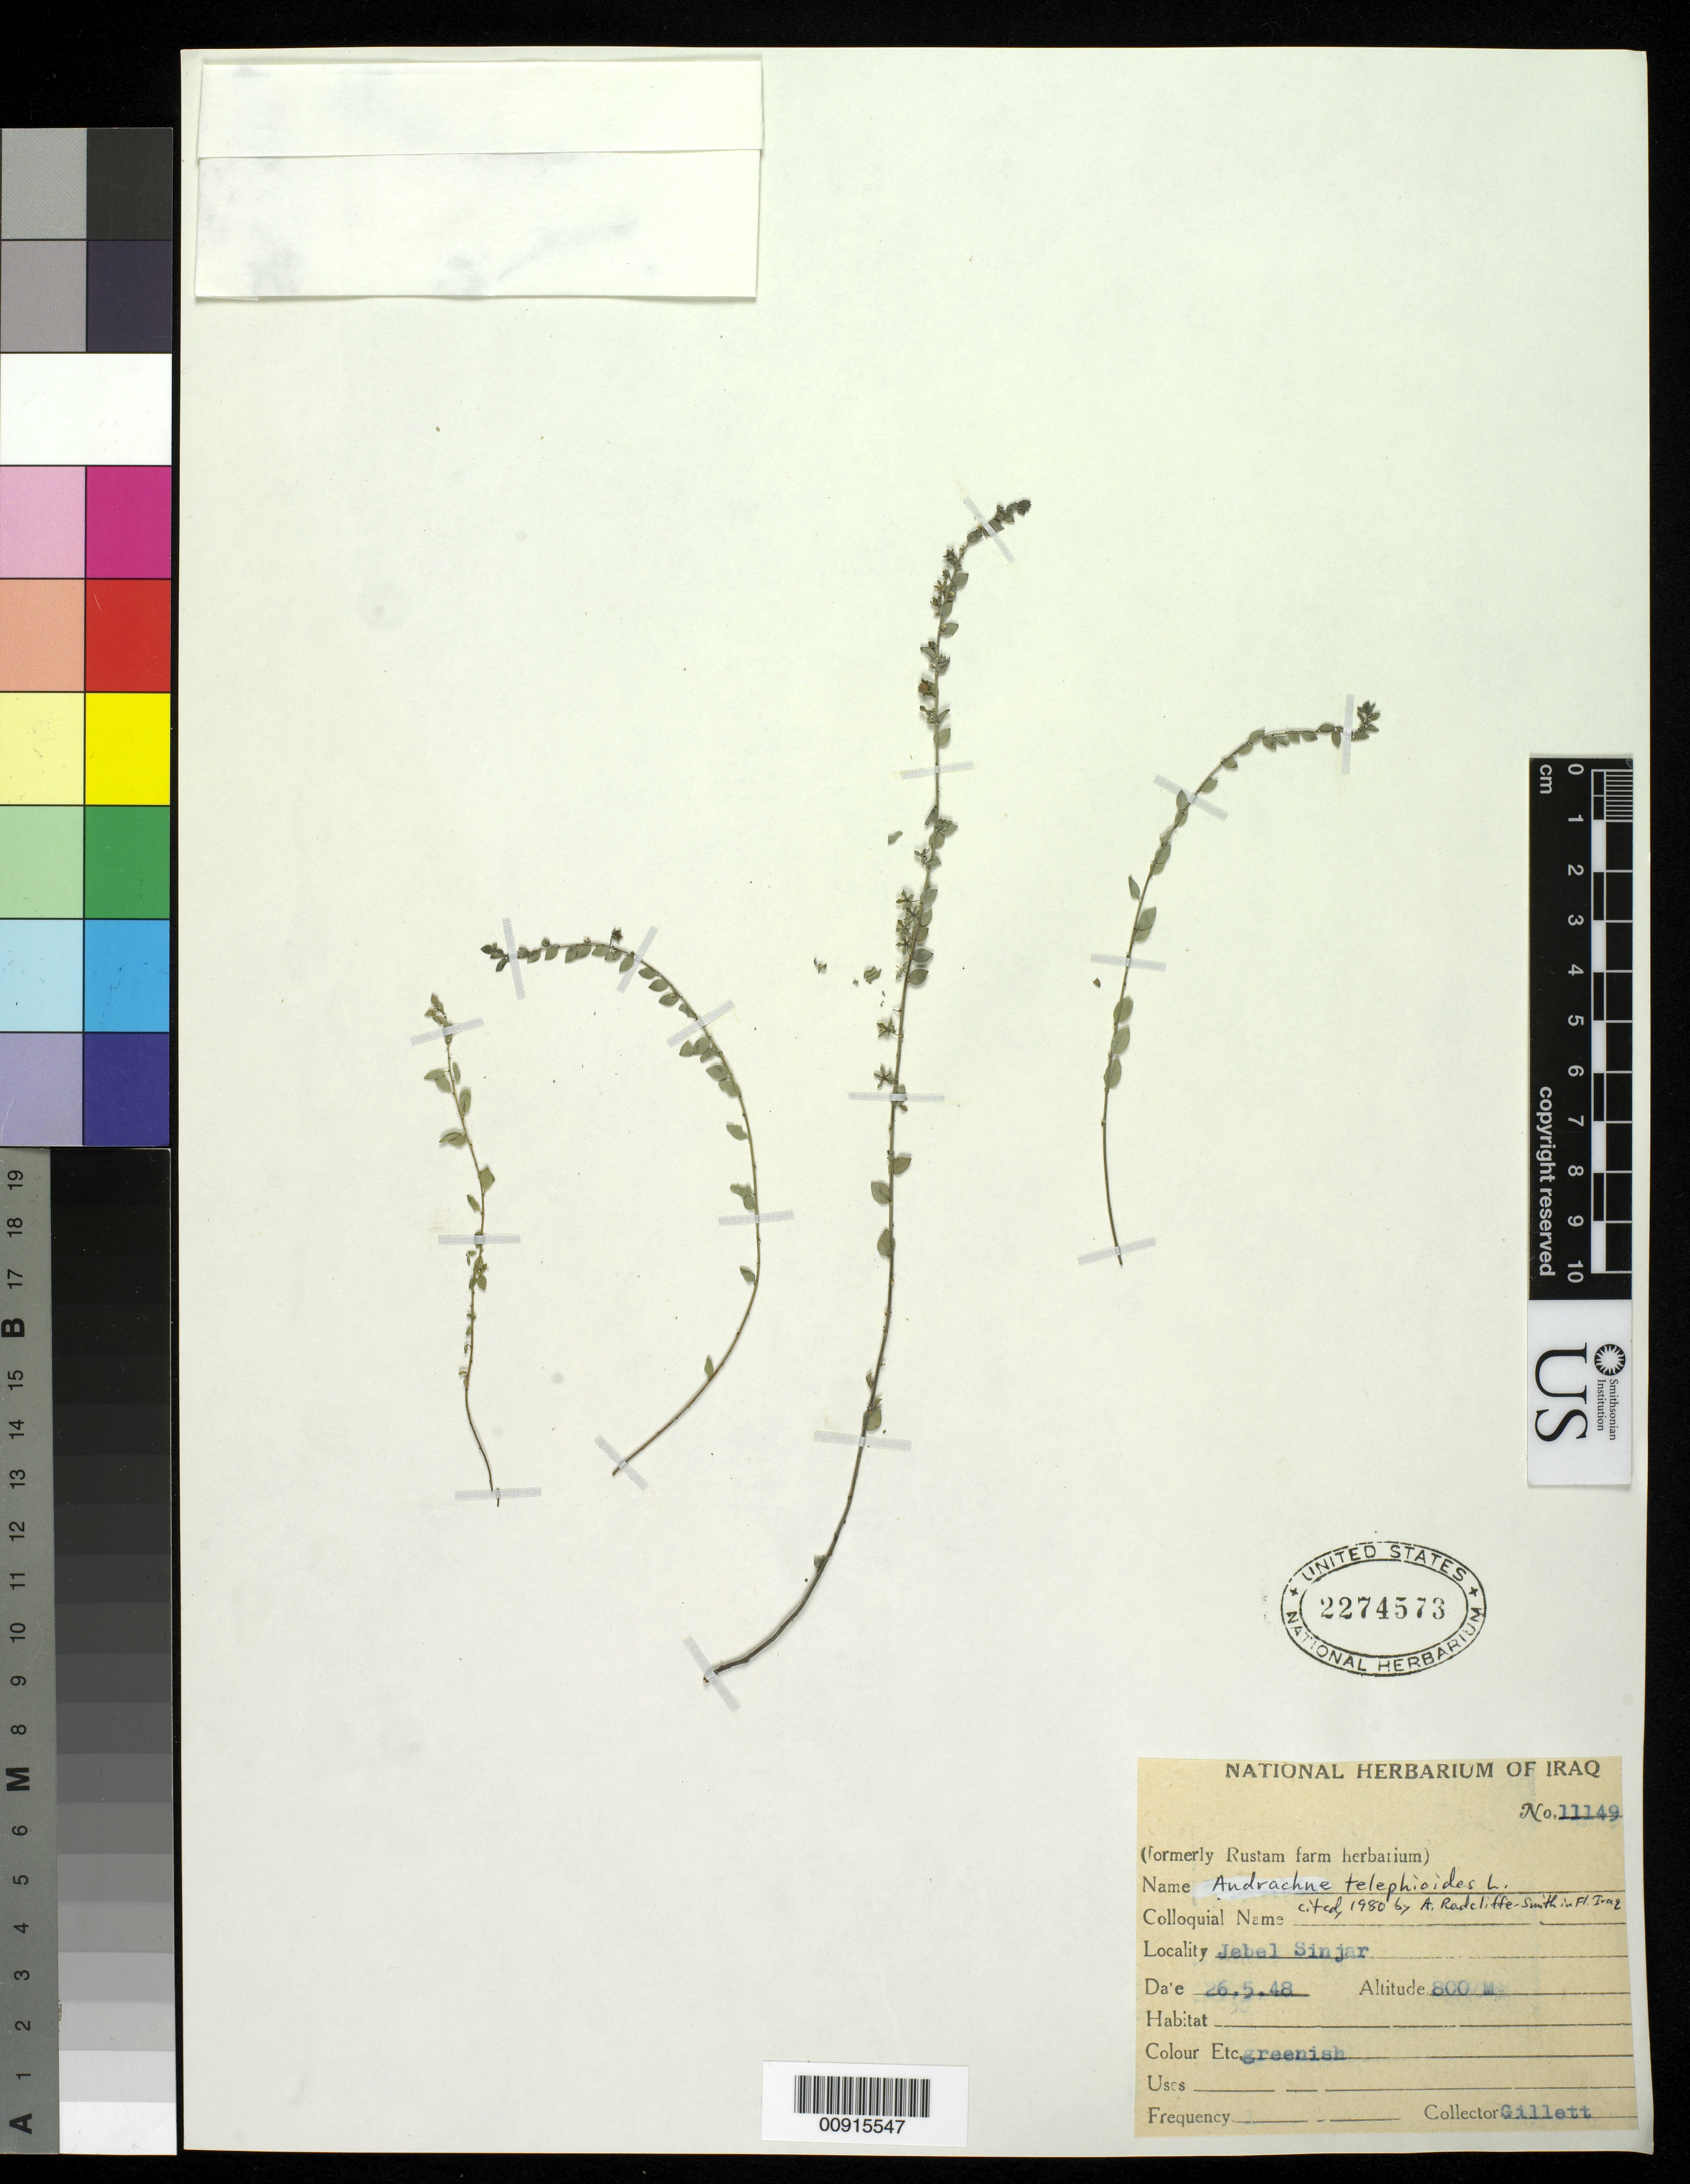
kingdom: Plantae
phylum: Tracheophyta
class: Magnoliopsida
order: Malpighiales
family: Phyllanthaceae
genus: Andrachne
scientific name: Andrachne telephioides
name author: L.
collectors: Gillett, --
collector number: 11149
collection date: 1948-05-26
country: Iraq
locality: Jebel Sinjar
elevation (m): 800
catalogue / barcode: US 2274573